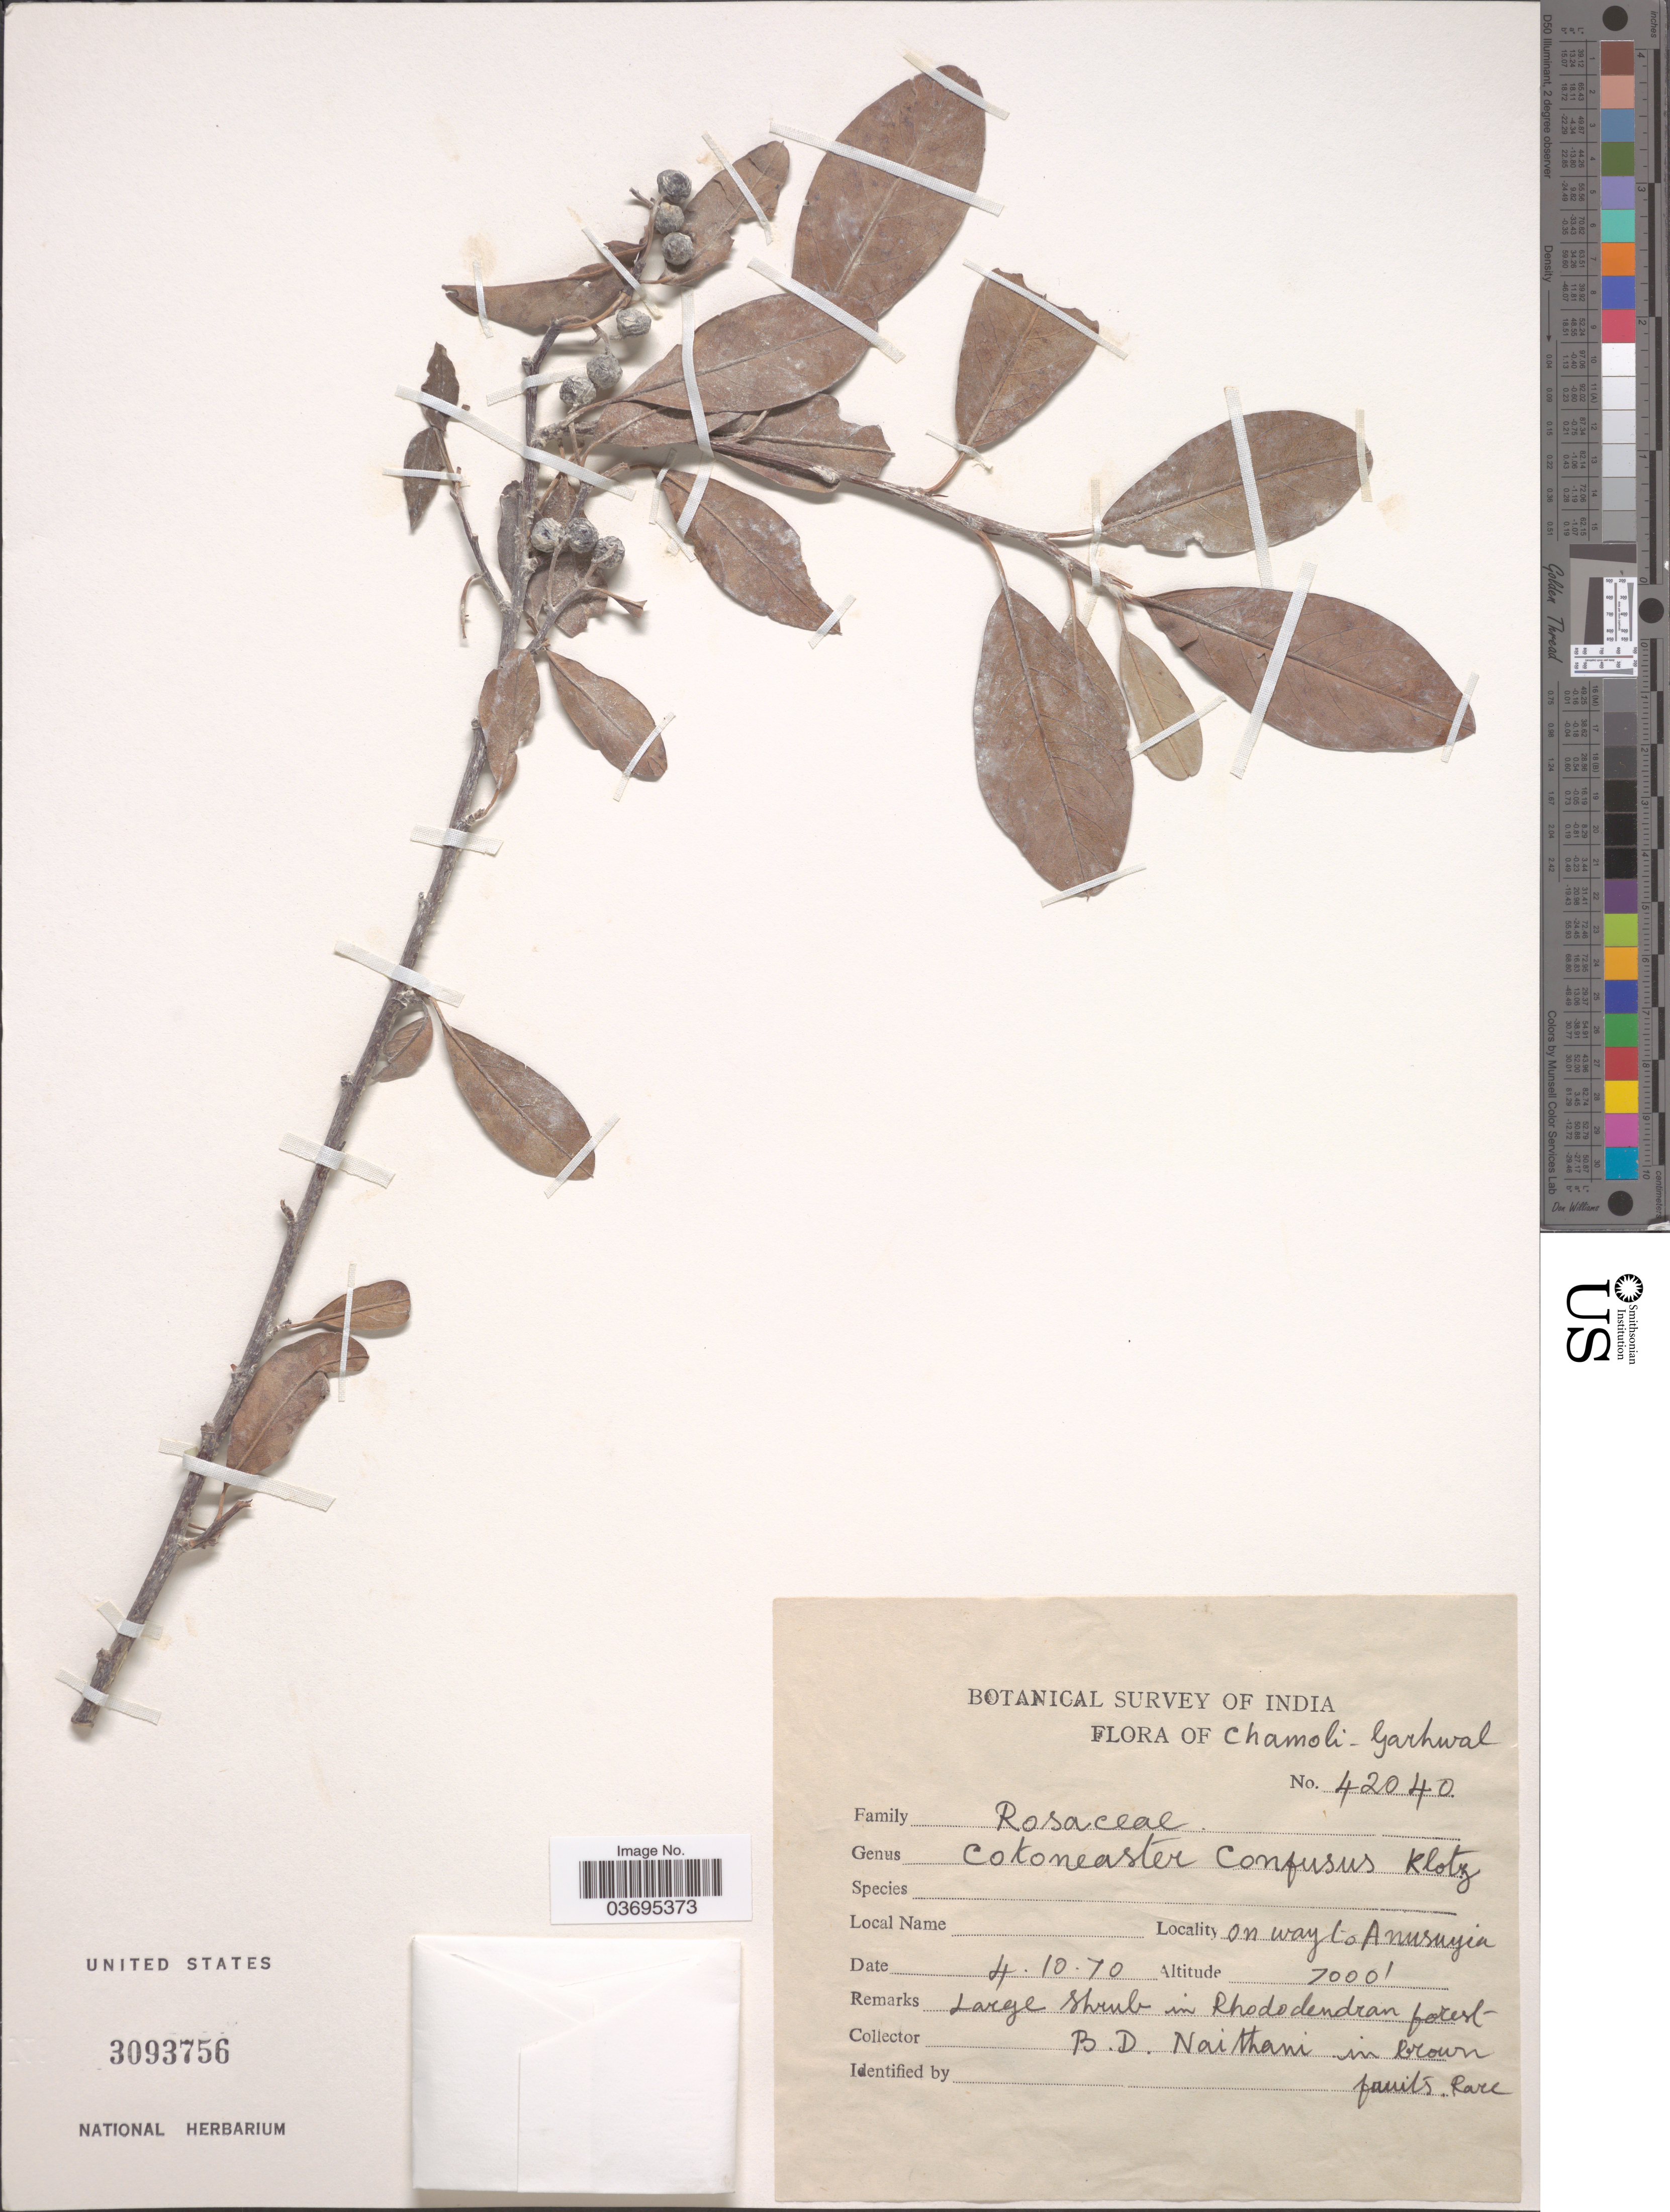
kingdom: Plantae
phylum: Tracheophyta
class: Magnoliopsida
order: Rosales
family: Rosaceae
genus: Cotoneaster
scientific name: Cotoneaster confusus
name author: G. Klotz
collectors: B. Naithani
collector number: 42040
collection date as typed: Transcribed d/m/y: 4/10/70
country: India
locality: Chamoli-Garhwal. On way to Anusuyia [interpreted].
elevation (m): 2134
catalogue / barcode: US 3093756